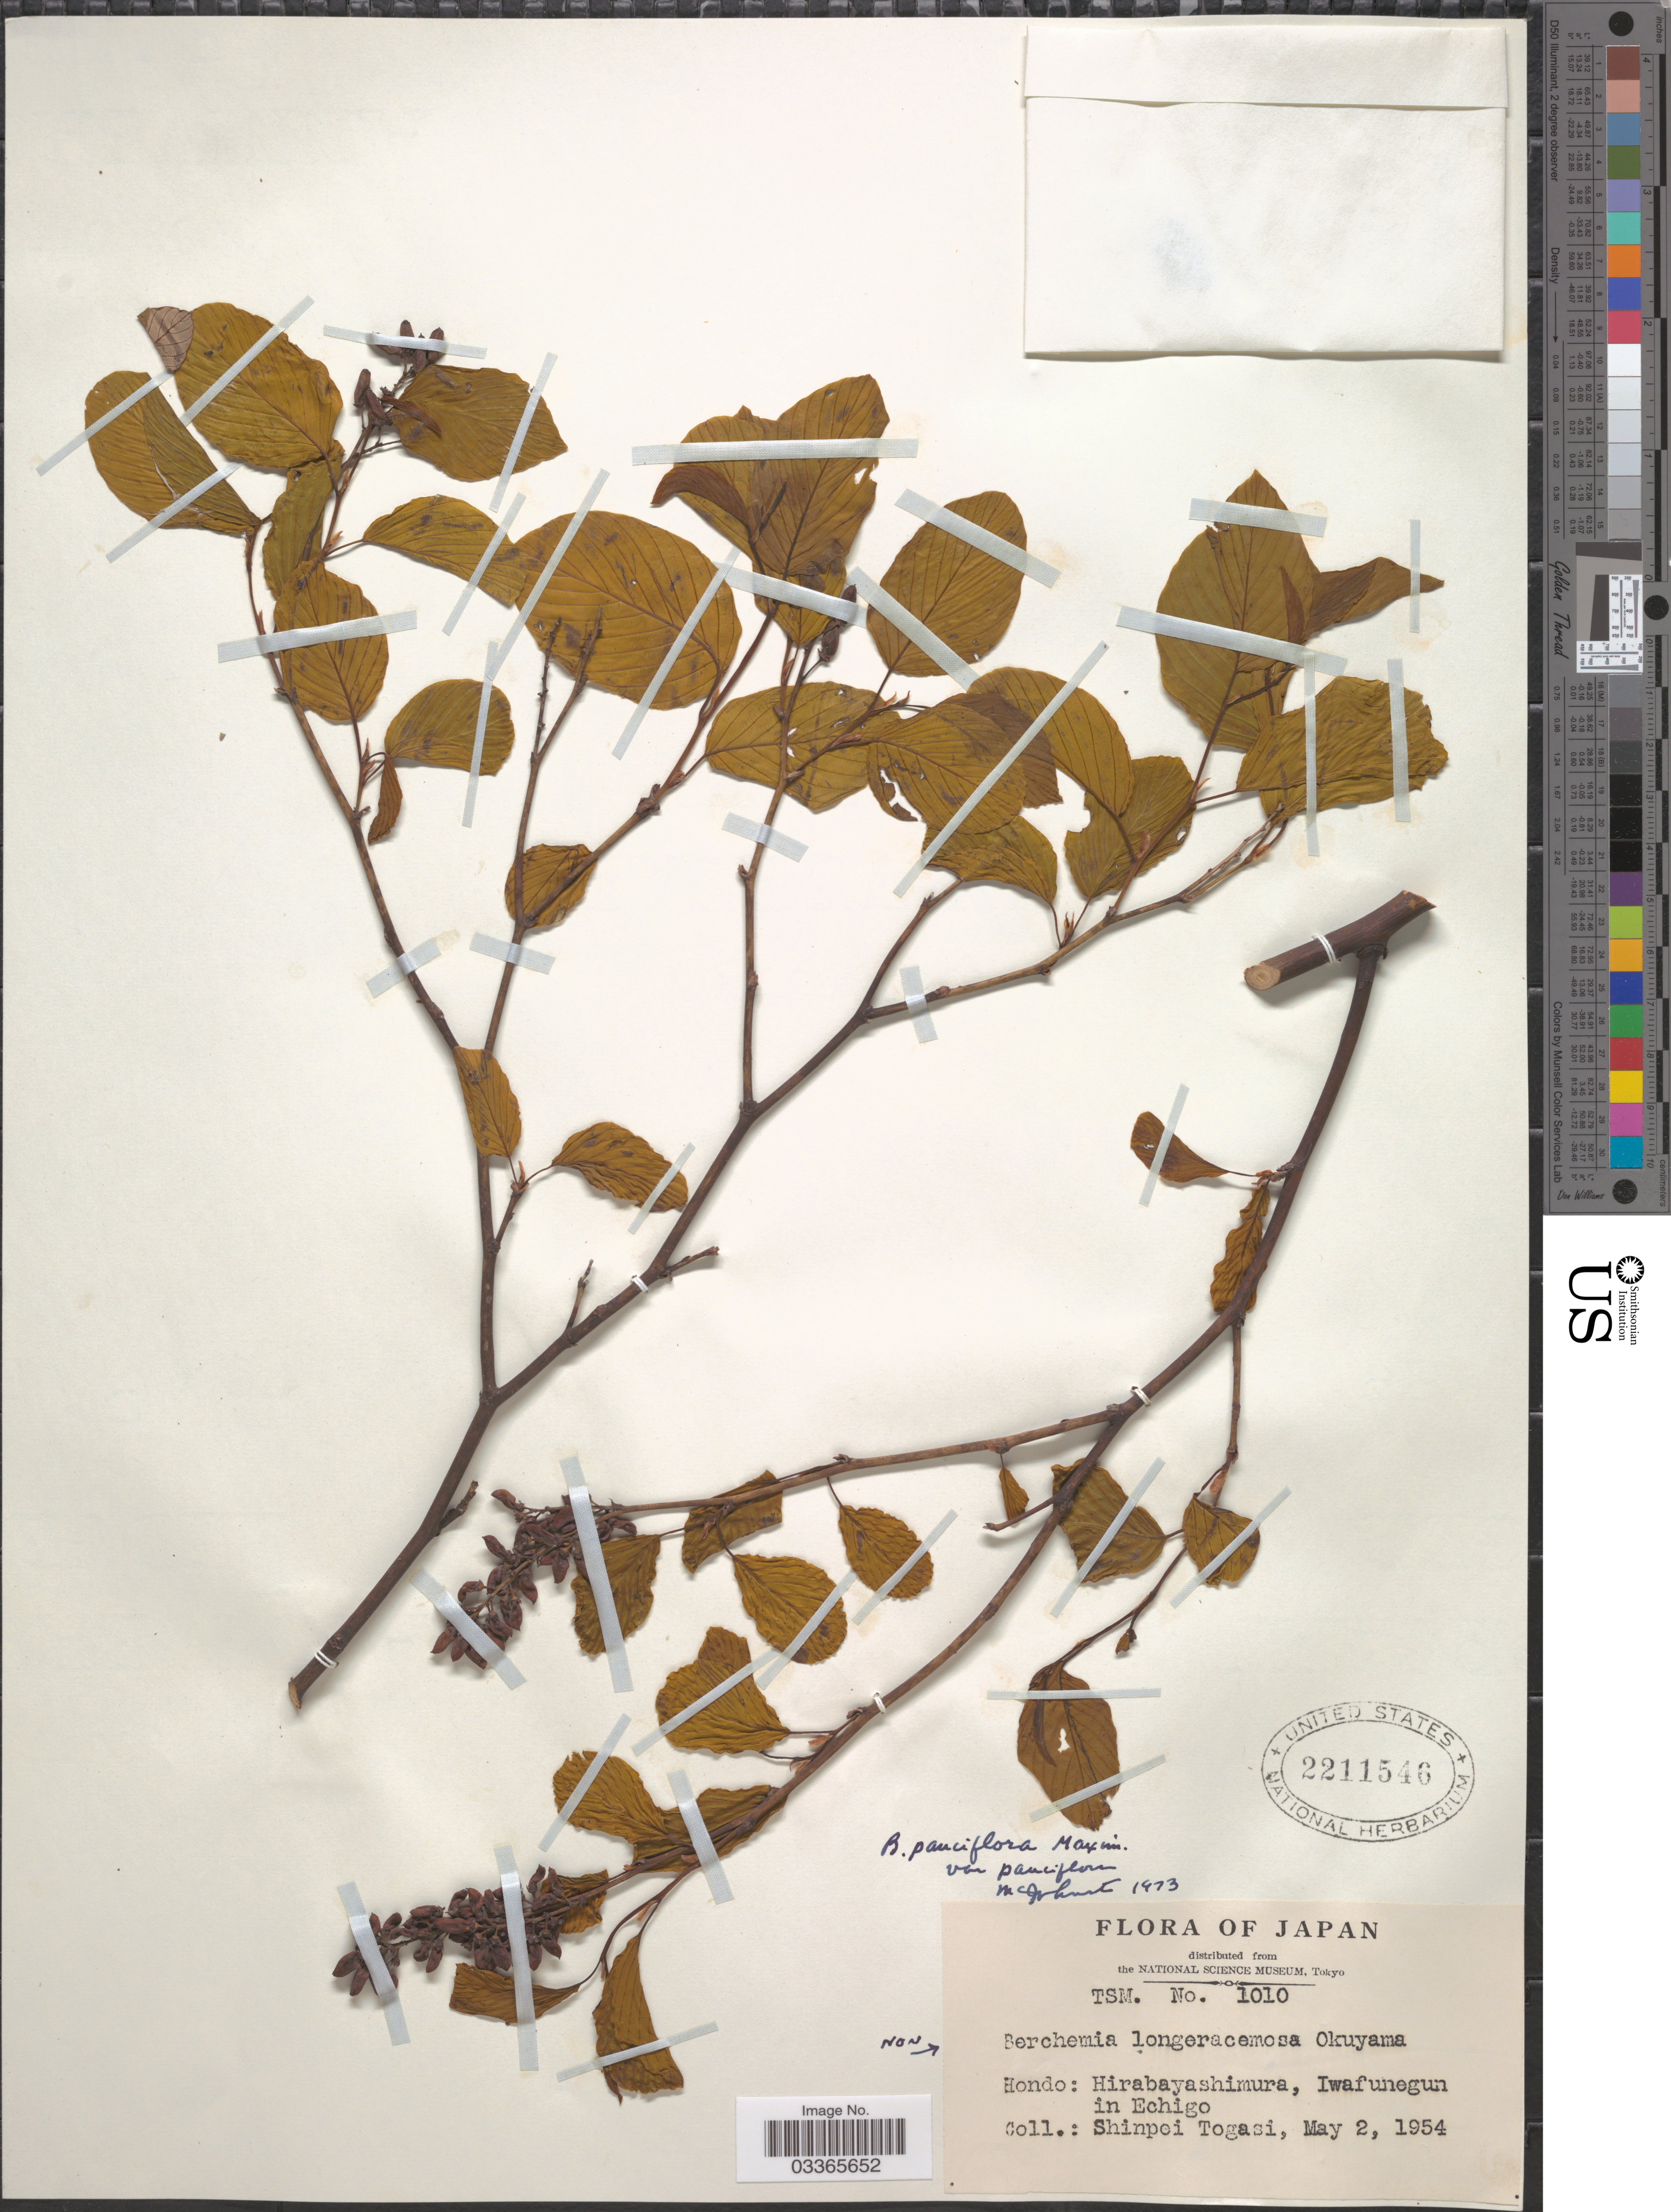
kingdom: Plantae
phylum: Tracheophyta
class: Magnoliopsida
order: Rosales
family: Rhamnaceae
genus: Berchemia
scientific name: Berchemia pauciflora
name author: Maxim.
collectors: S. Togasi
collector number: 1010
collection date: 1954-05-02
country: Japan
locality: Hondo: Hirabayashimura, Iwafunegun in Echigo.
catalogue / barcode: US 2211546